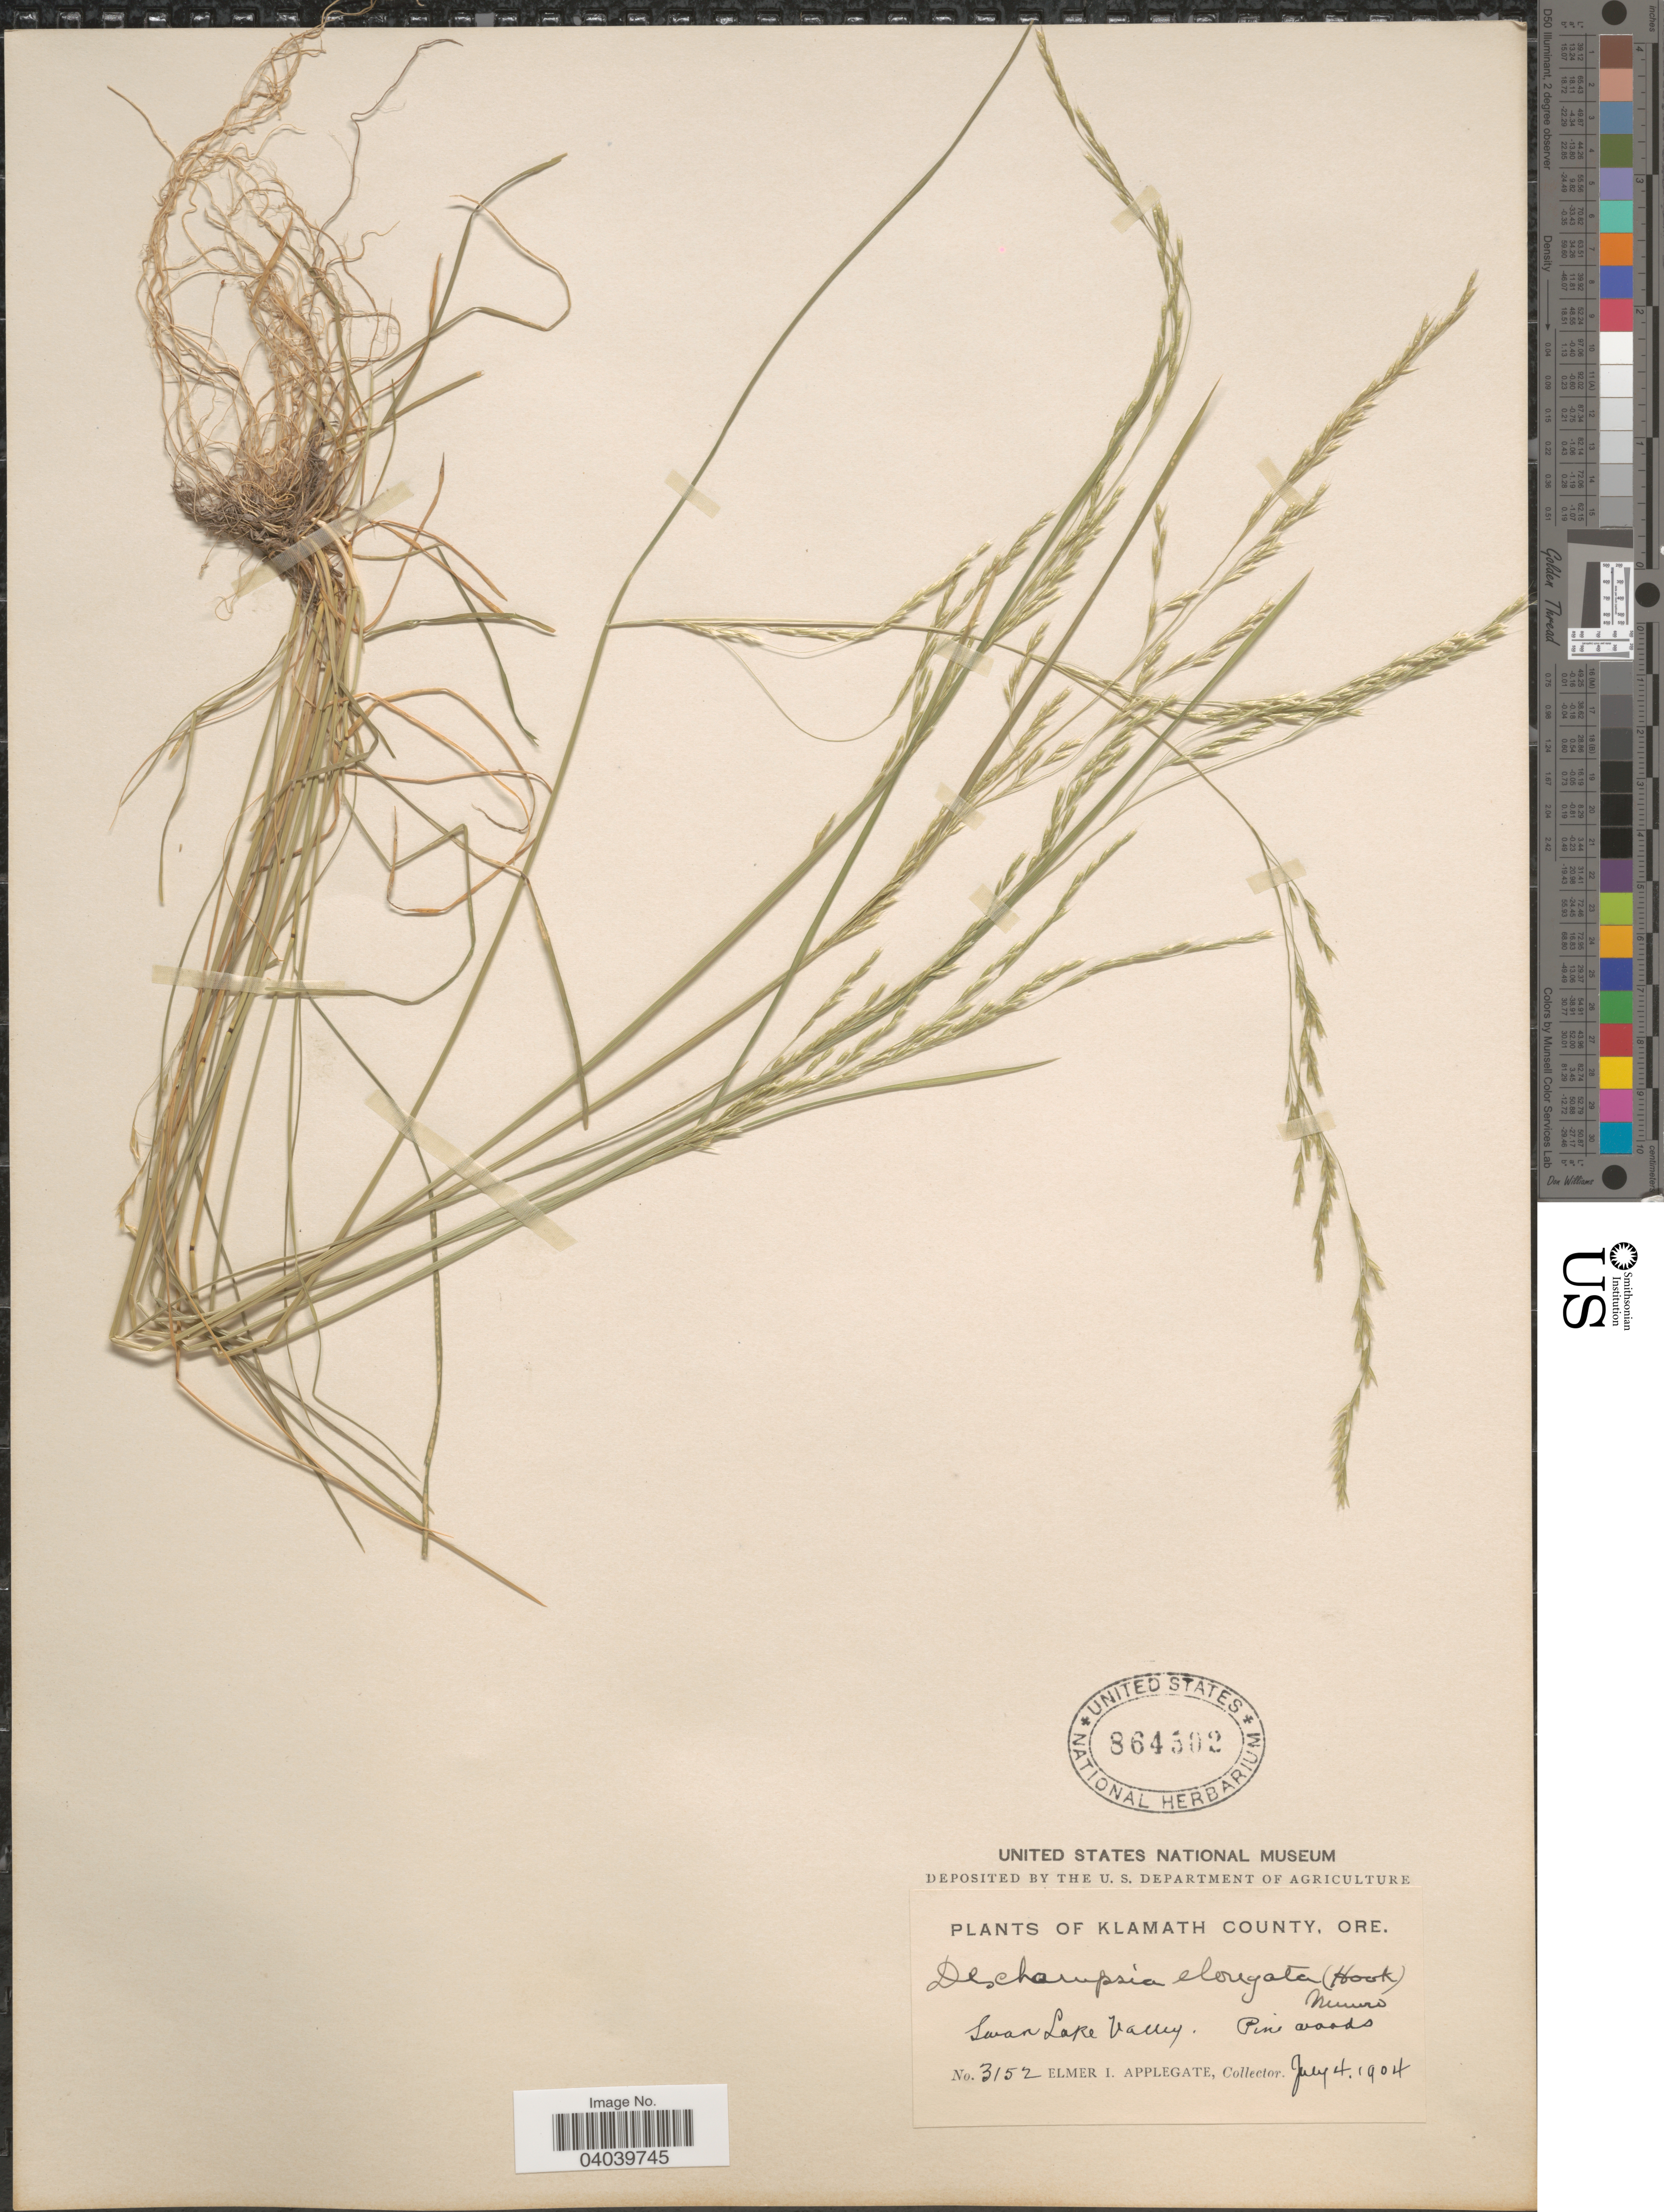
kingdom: Plantae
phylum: Tracheophyta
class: Liliopsida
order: Poales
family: Poaceae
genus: Deschampsia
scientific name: Deschampsia elongata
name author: (Hook.) Munro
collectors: E. I. Applegate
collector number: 3152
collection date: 1904-07-04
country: United States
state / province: Oregon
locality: Klamath County. Swan Lake Valley.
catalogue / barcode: US 864502